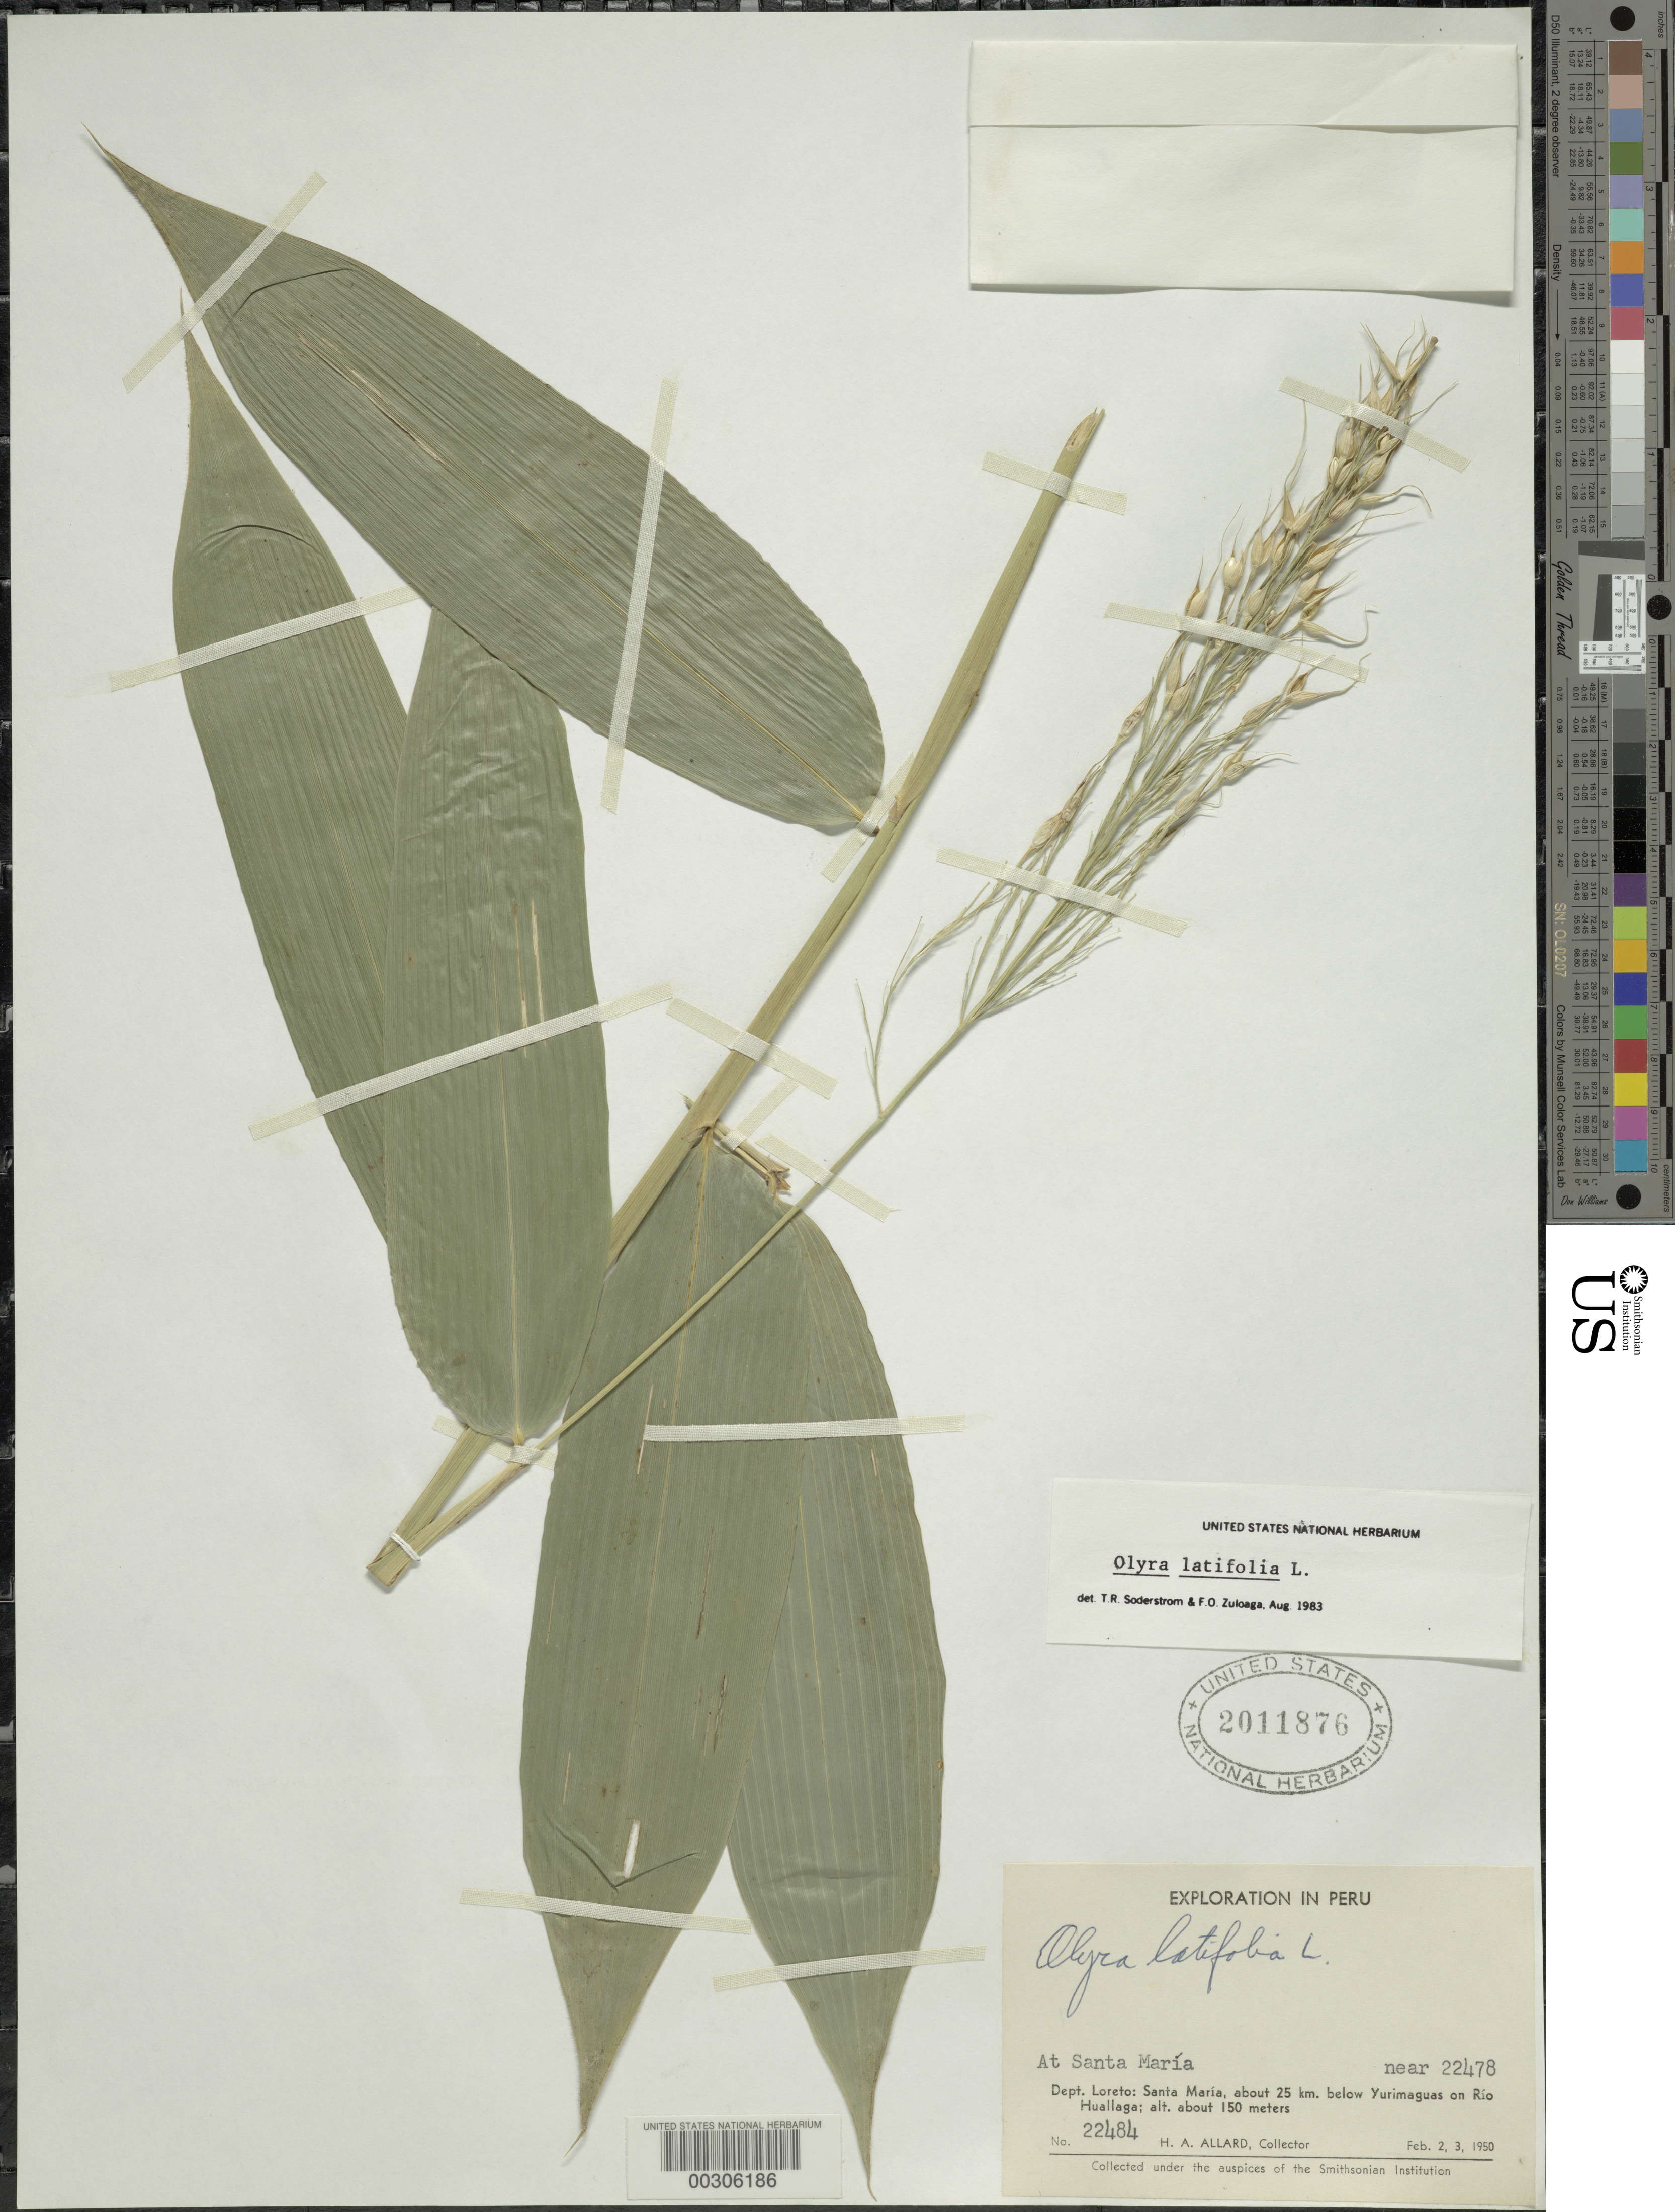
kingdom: Plantae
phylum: Tracheophyta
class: Liliopsida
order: Poales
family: Poaceae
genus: Olyra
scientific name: Olyra latifolia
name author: L.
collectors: H. A. Allard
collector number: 22484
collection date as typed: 02 Feb 1950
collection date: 1950-02-02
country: Peru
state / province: Loreto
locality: Santa maria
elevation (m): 150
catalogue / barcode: US 2011876